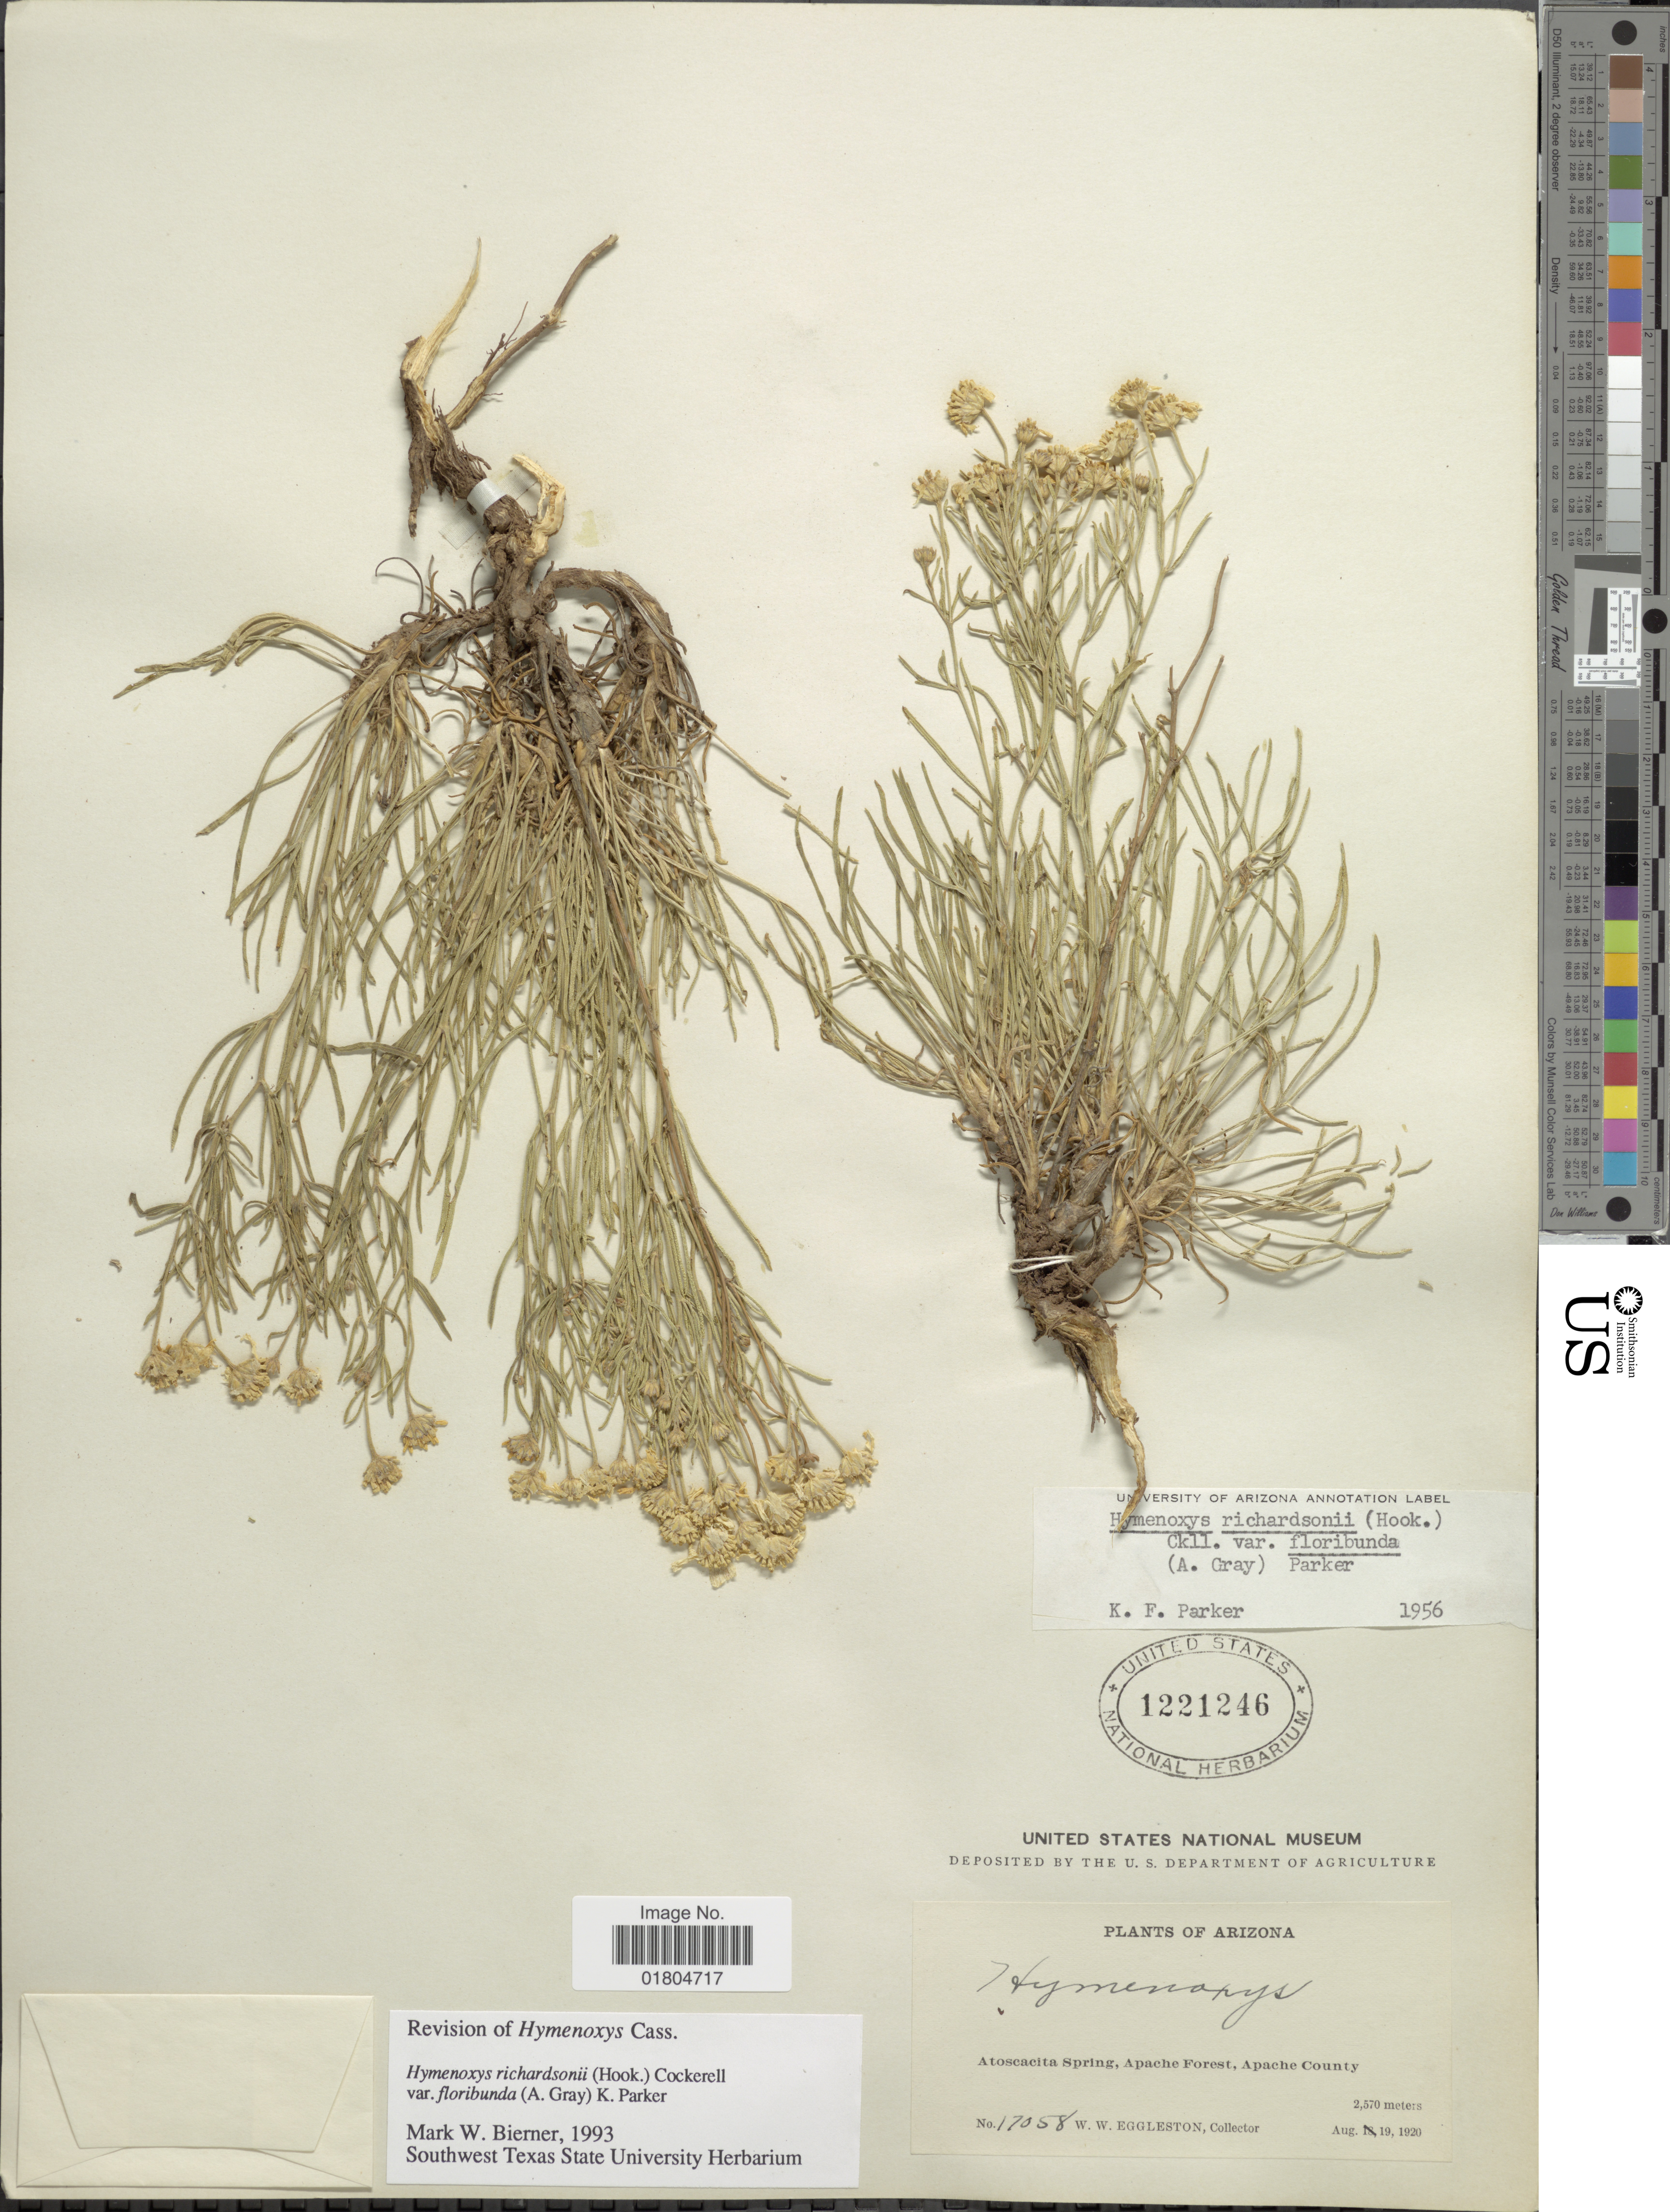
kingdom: Plantae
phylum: Tracheophyta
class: Magnoliopsida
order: Asterales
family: Asteraceae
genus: Hymenoxys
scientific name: Hymenoxys richardsonii var. floribunda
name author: (A. Gray) K.F. Parker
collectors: W. W. Eggleston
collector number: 17058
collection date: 1920-08-19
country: United States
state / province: Arizona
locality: Atoscacita Spring, Apache Forest, Apache County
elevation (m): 2570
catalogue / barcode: US 1221246